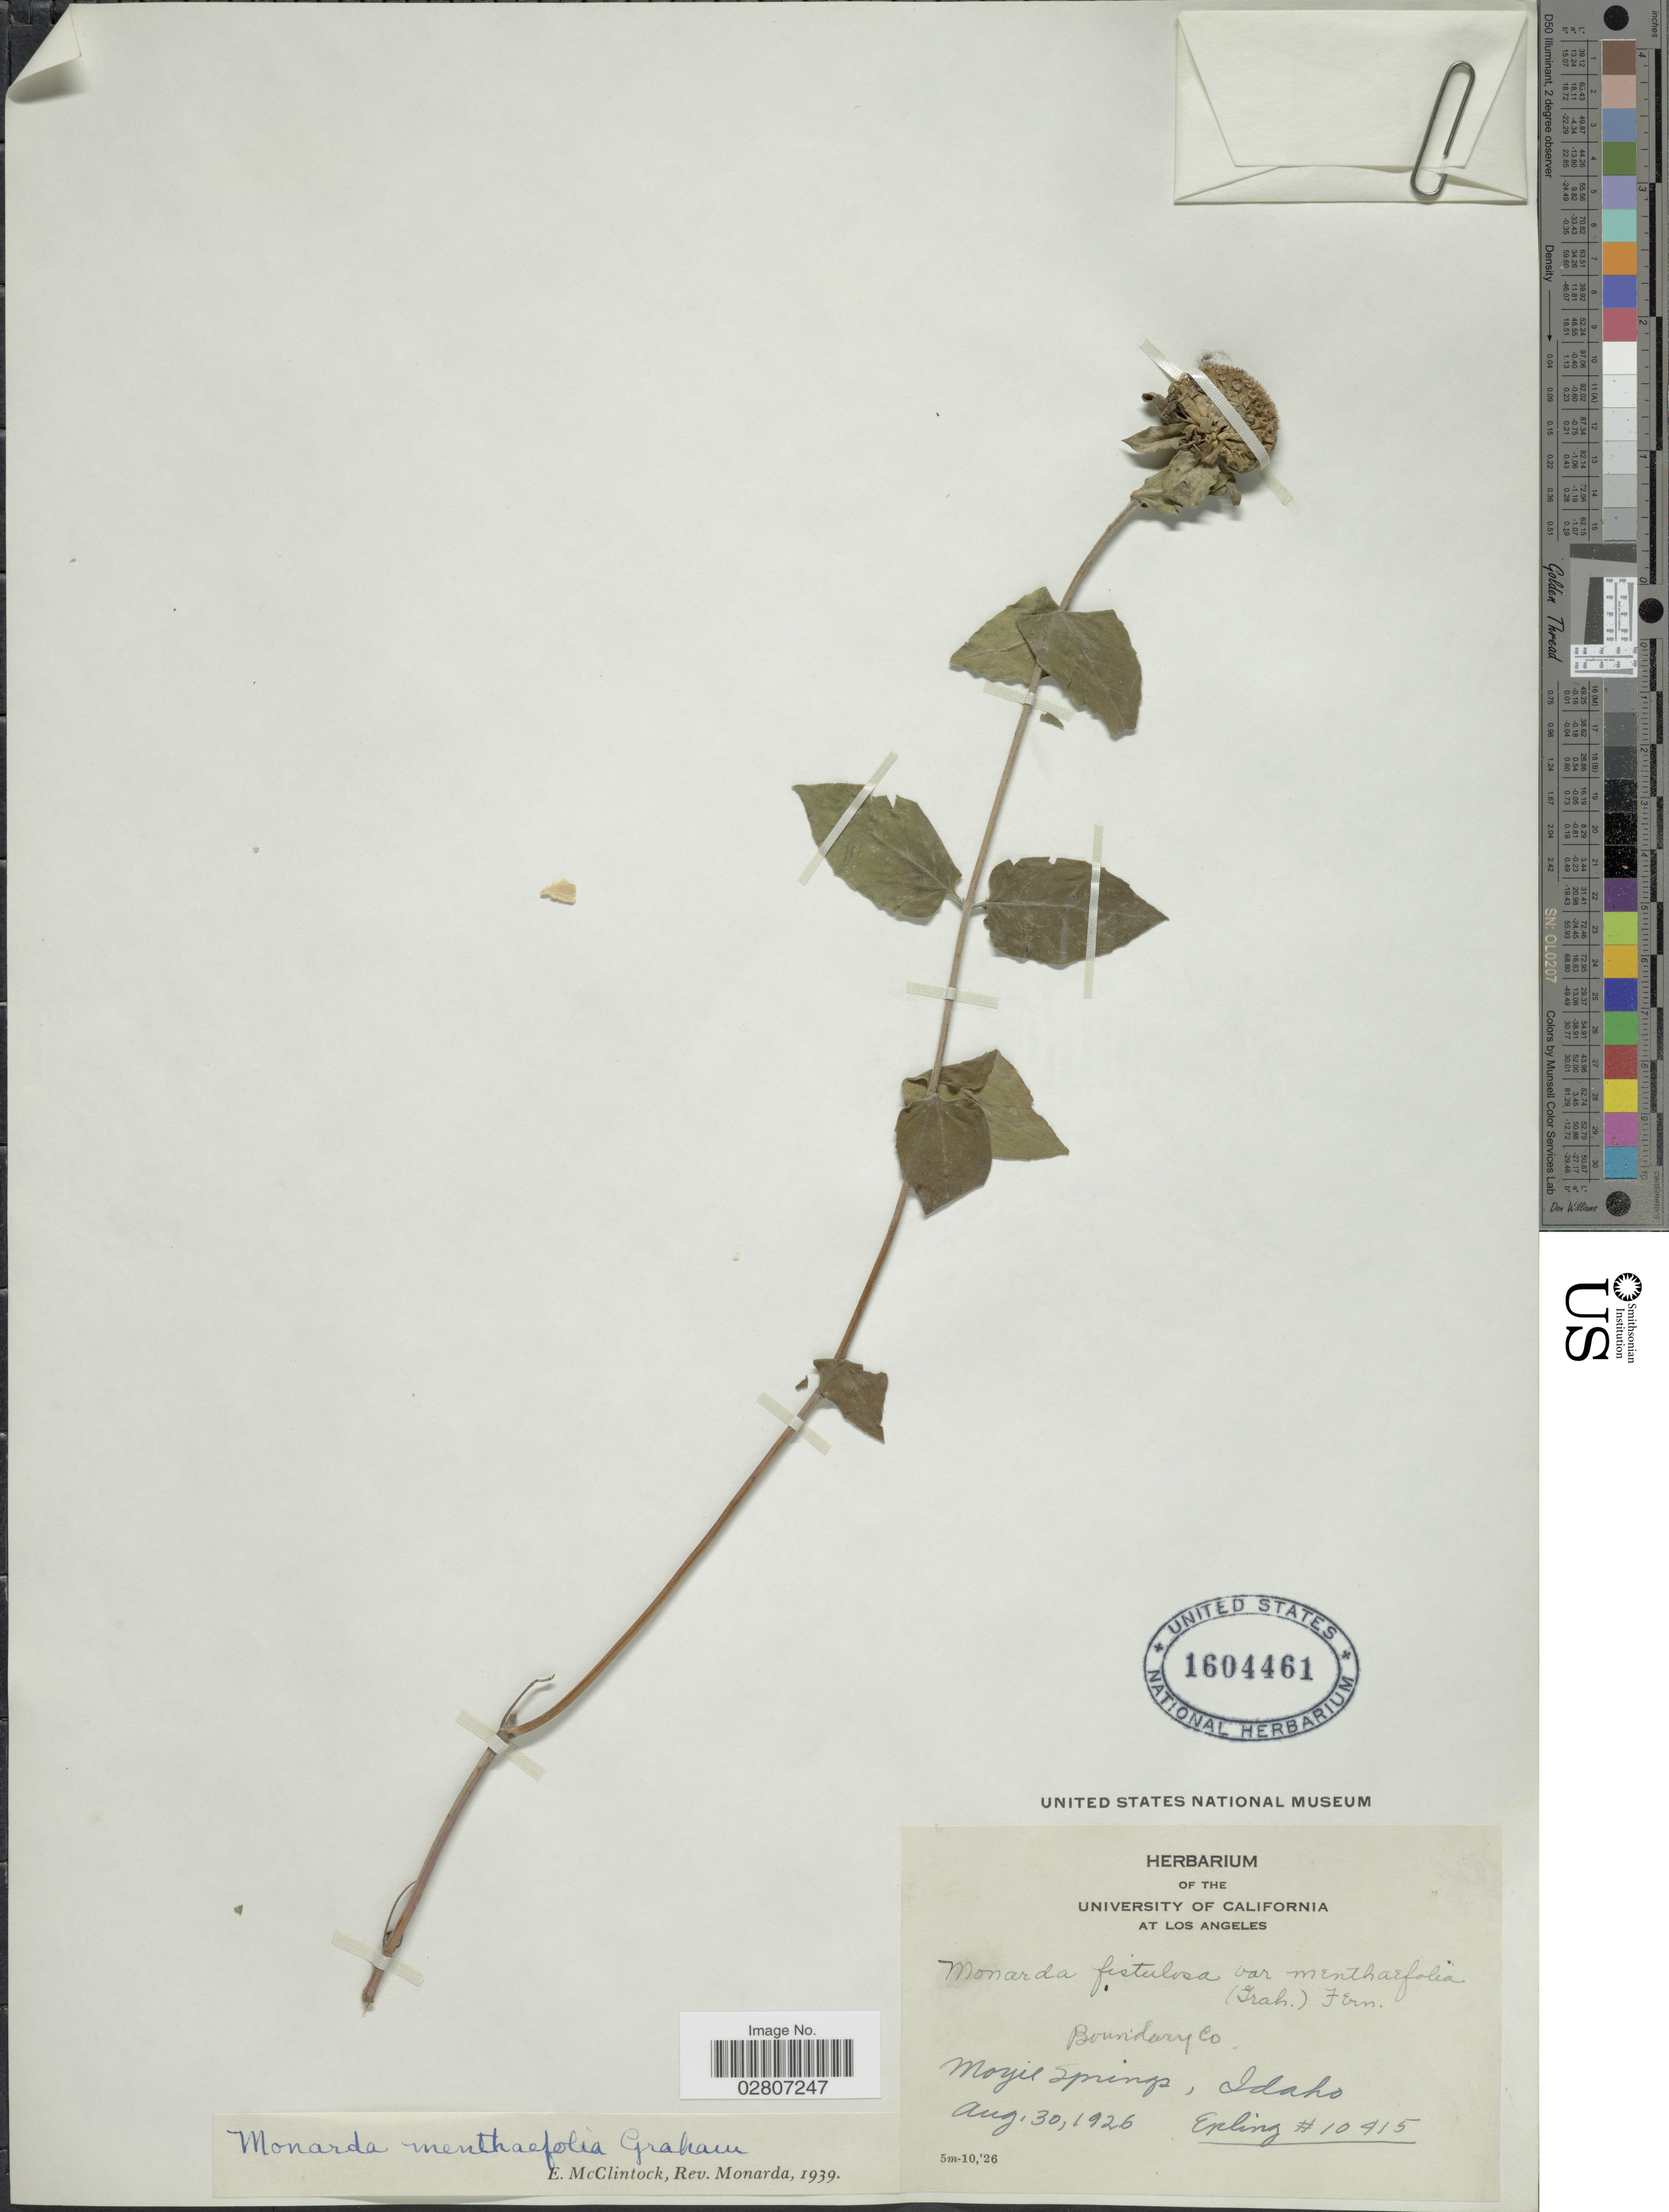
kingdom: Plantae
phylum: Tracheophyta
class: Magnoliopsida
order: Lamiales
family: Lamiaceae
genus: Monarda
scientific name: Monarda fistulosa var. menthifolia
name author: (Graham) Fernald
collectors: -- Epling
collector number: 10415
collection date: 1926-08-30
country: United States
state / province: Idaho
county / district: Boundary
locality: Moyil Springs, Idaho.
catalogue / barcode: US 1604461